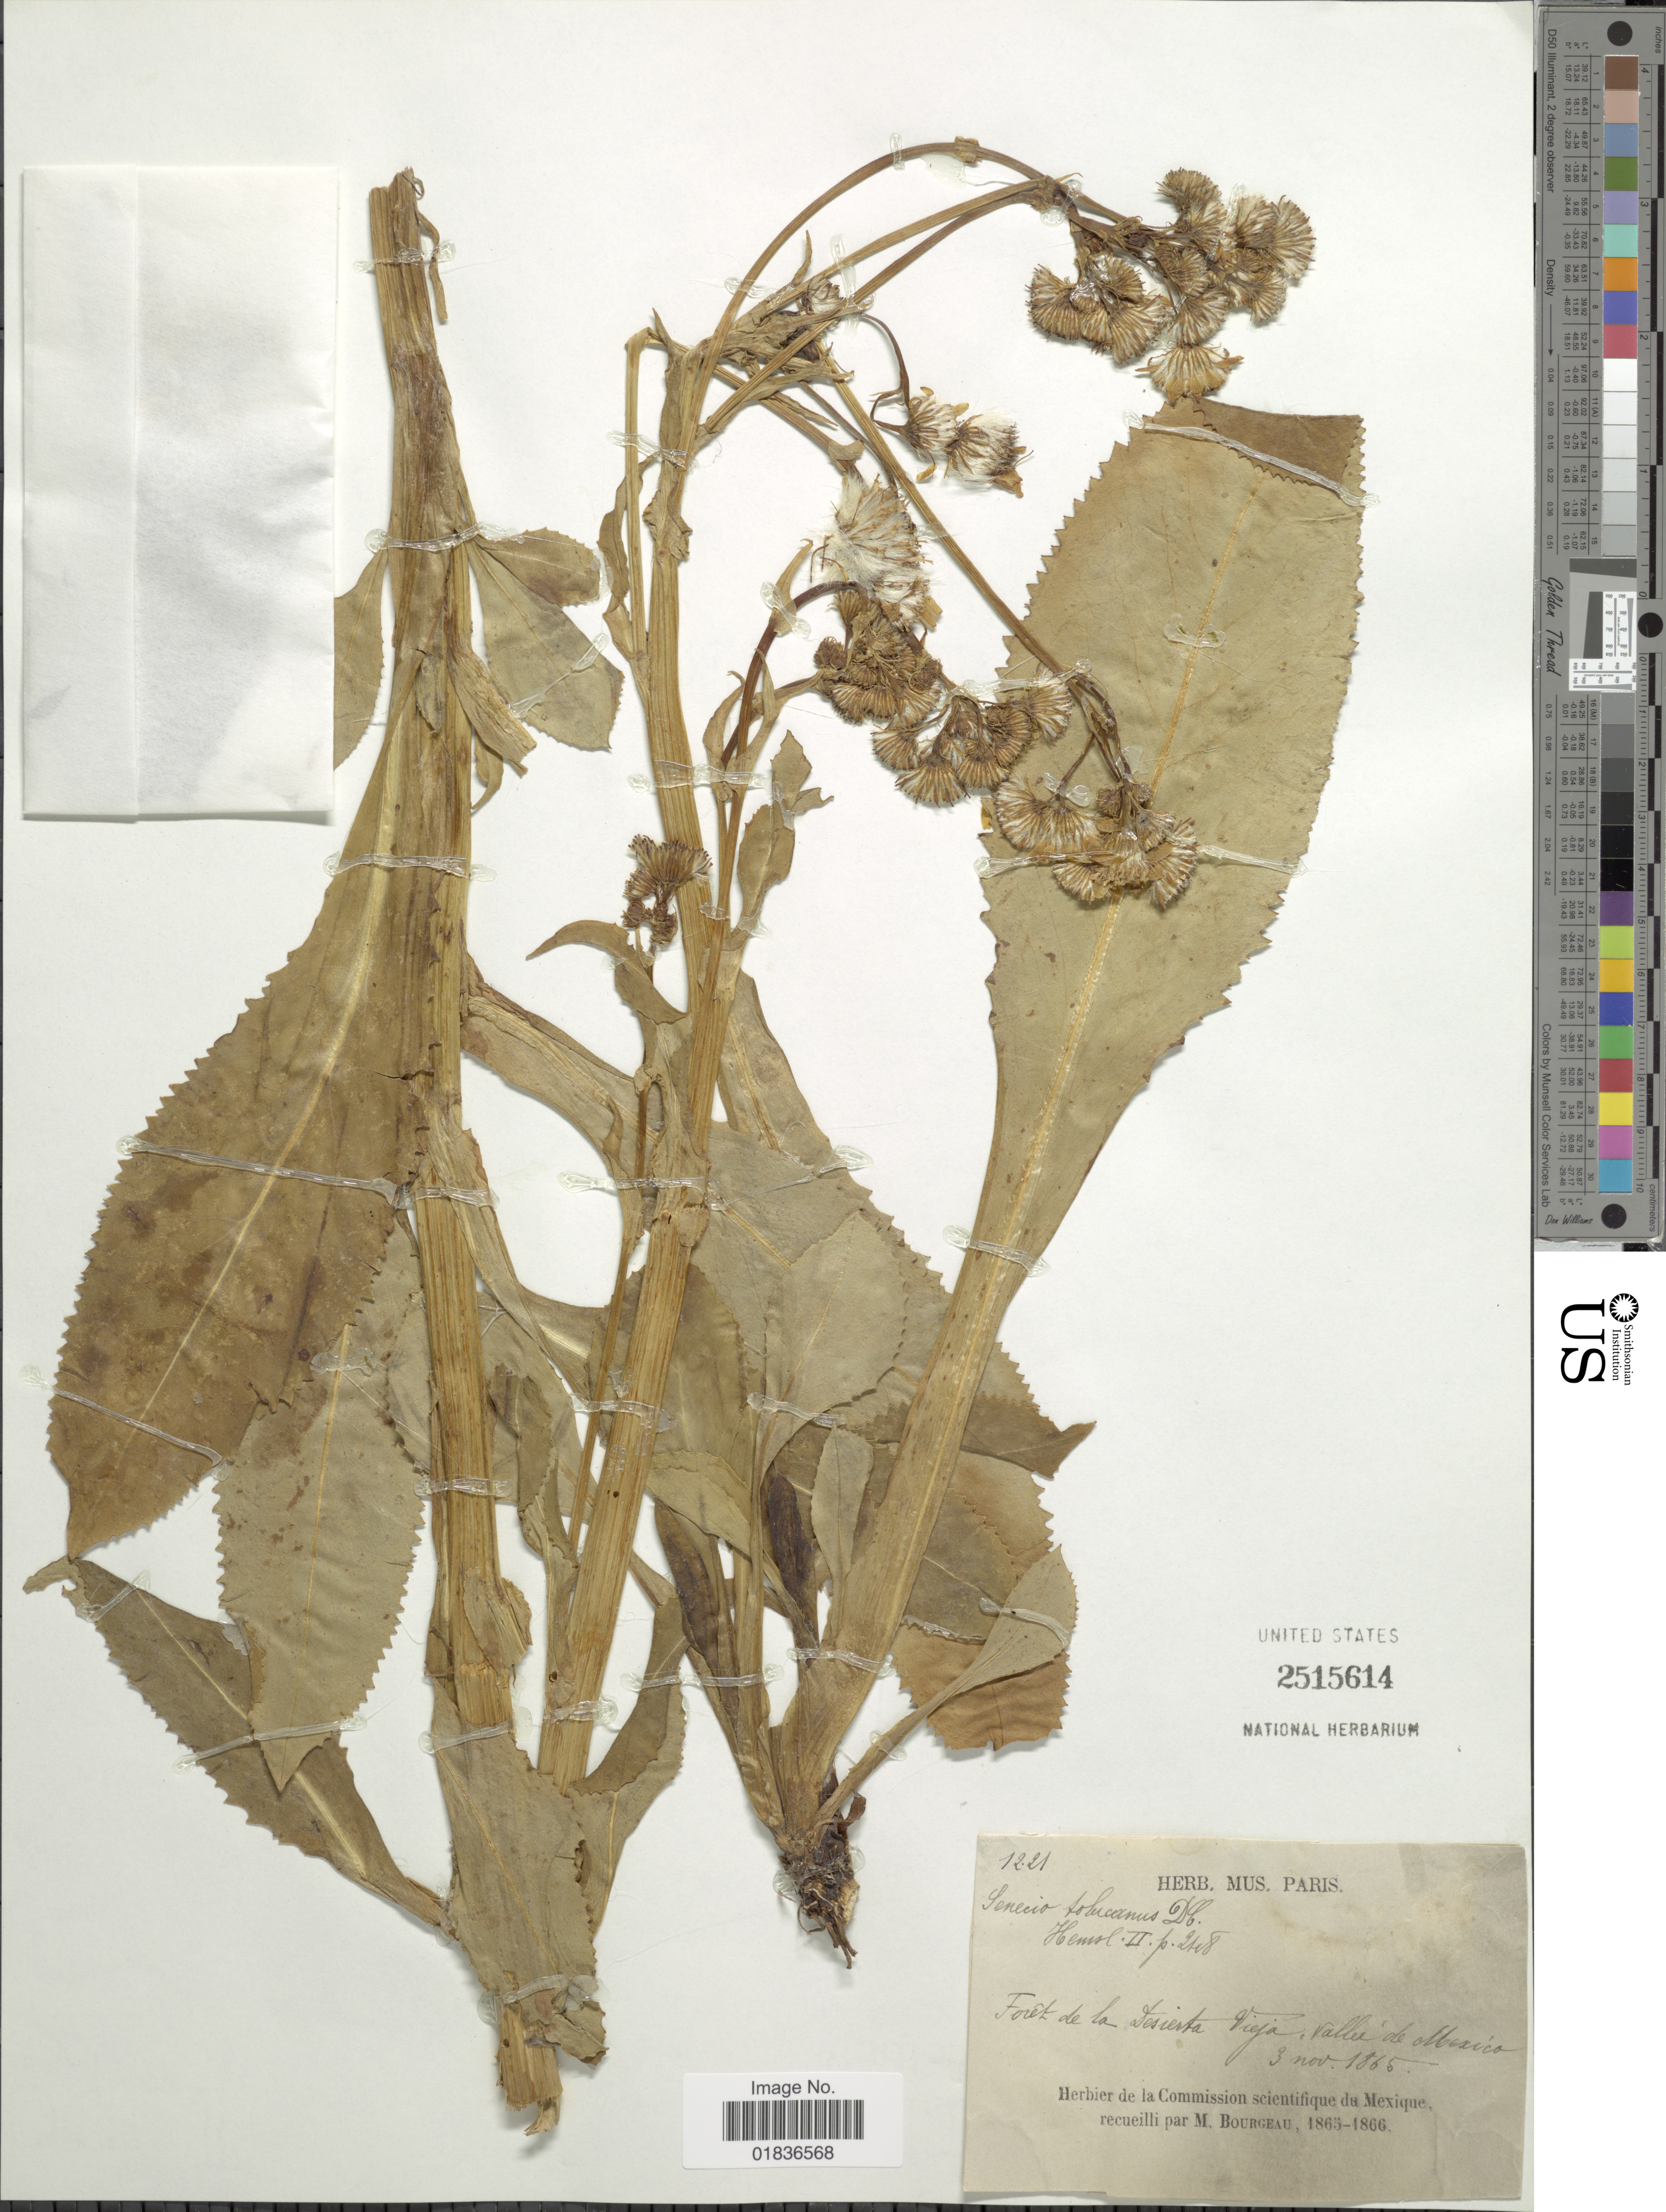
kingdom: Plantae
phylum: Tracheophyta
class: Magnoliopsida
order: Asterales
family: Asteraceae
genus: Senecio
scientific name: Senecio toluccanus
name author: DC.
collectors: M. Bourgeau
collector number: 1221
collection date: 1865-11-03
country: Mexico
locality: Forêt de la Desierta Vieja, Vallée de Mexico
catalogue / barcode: US 2515614